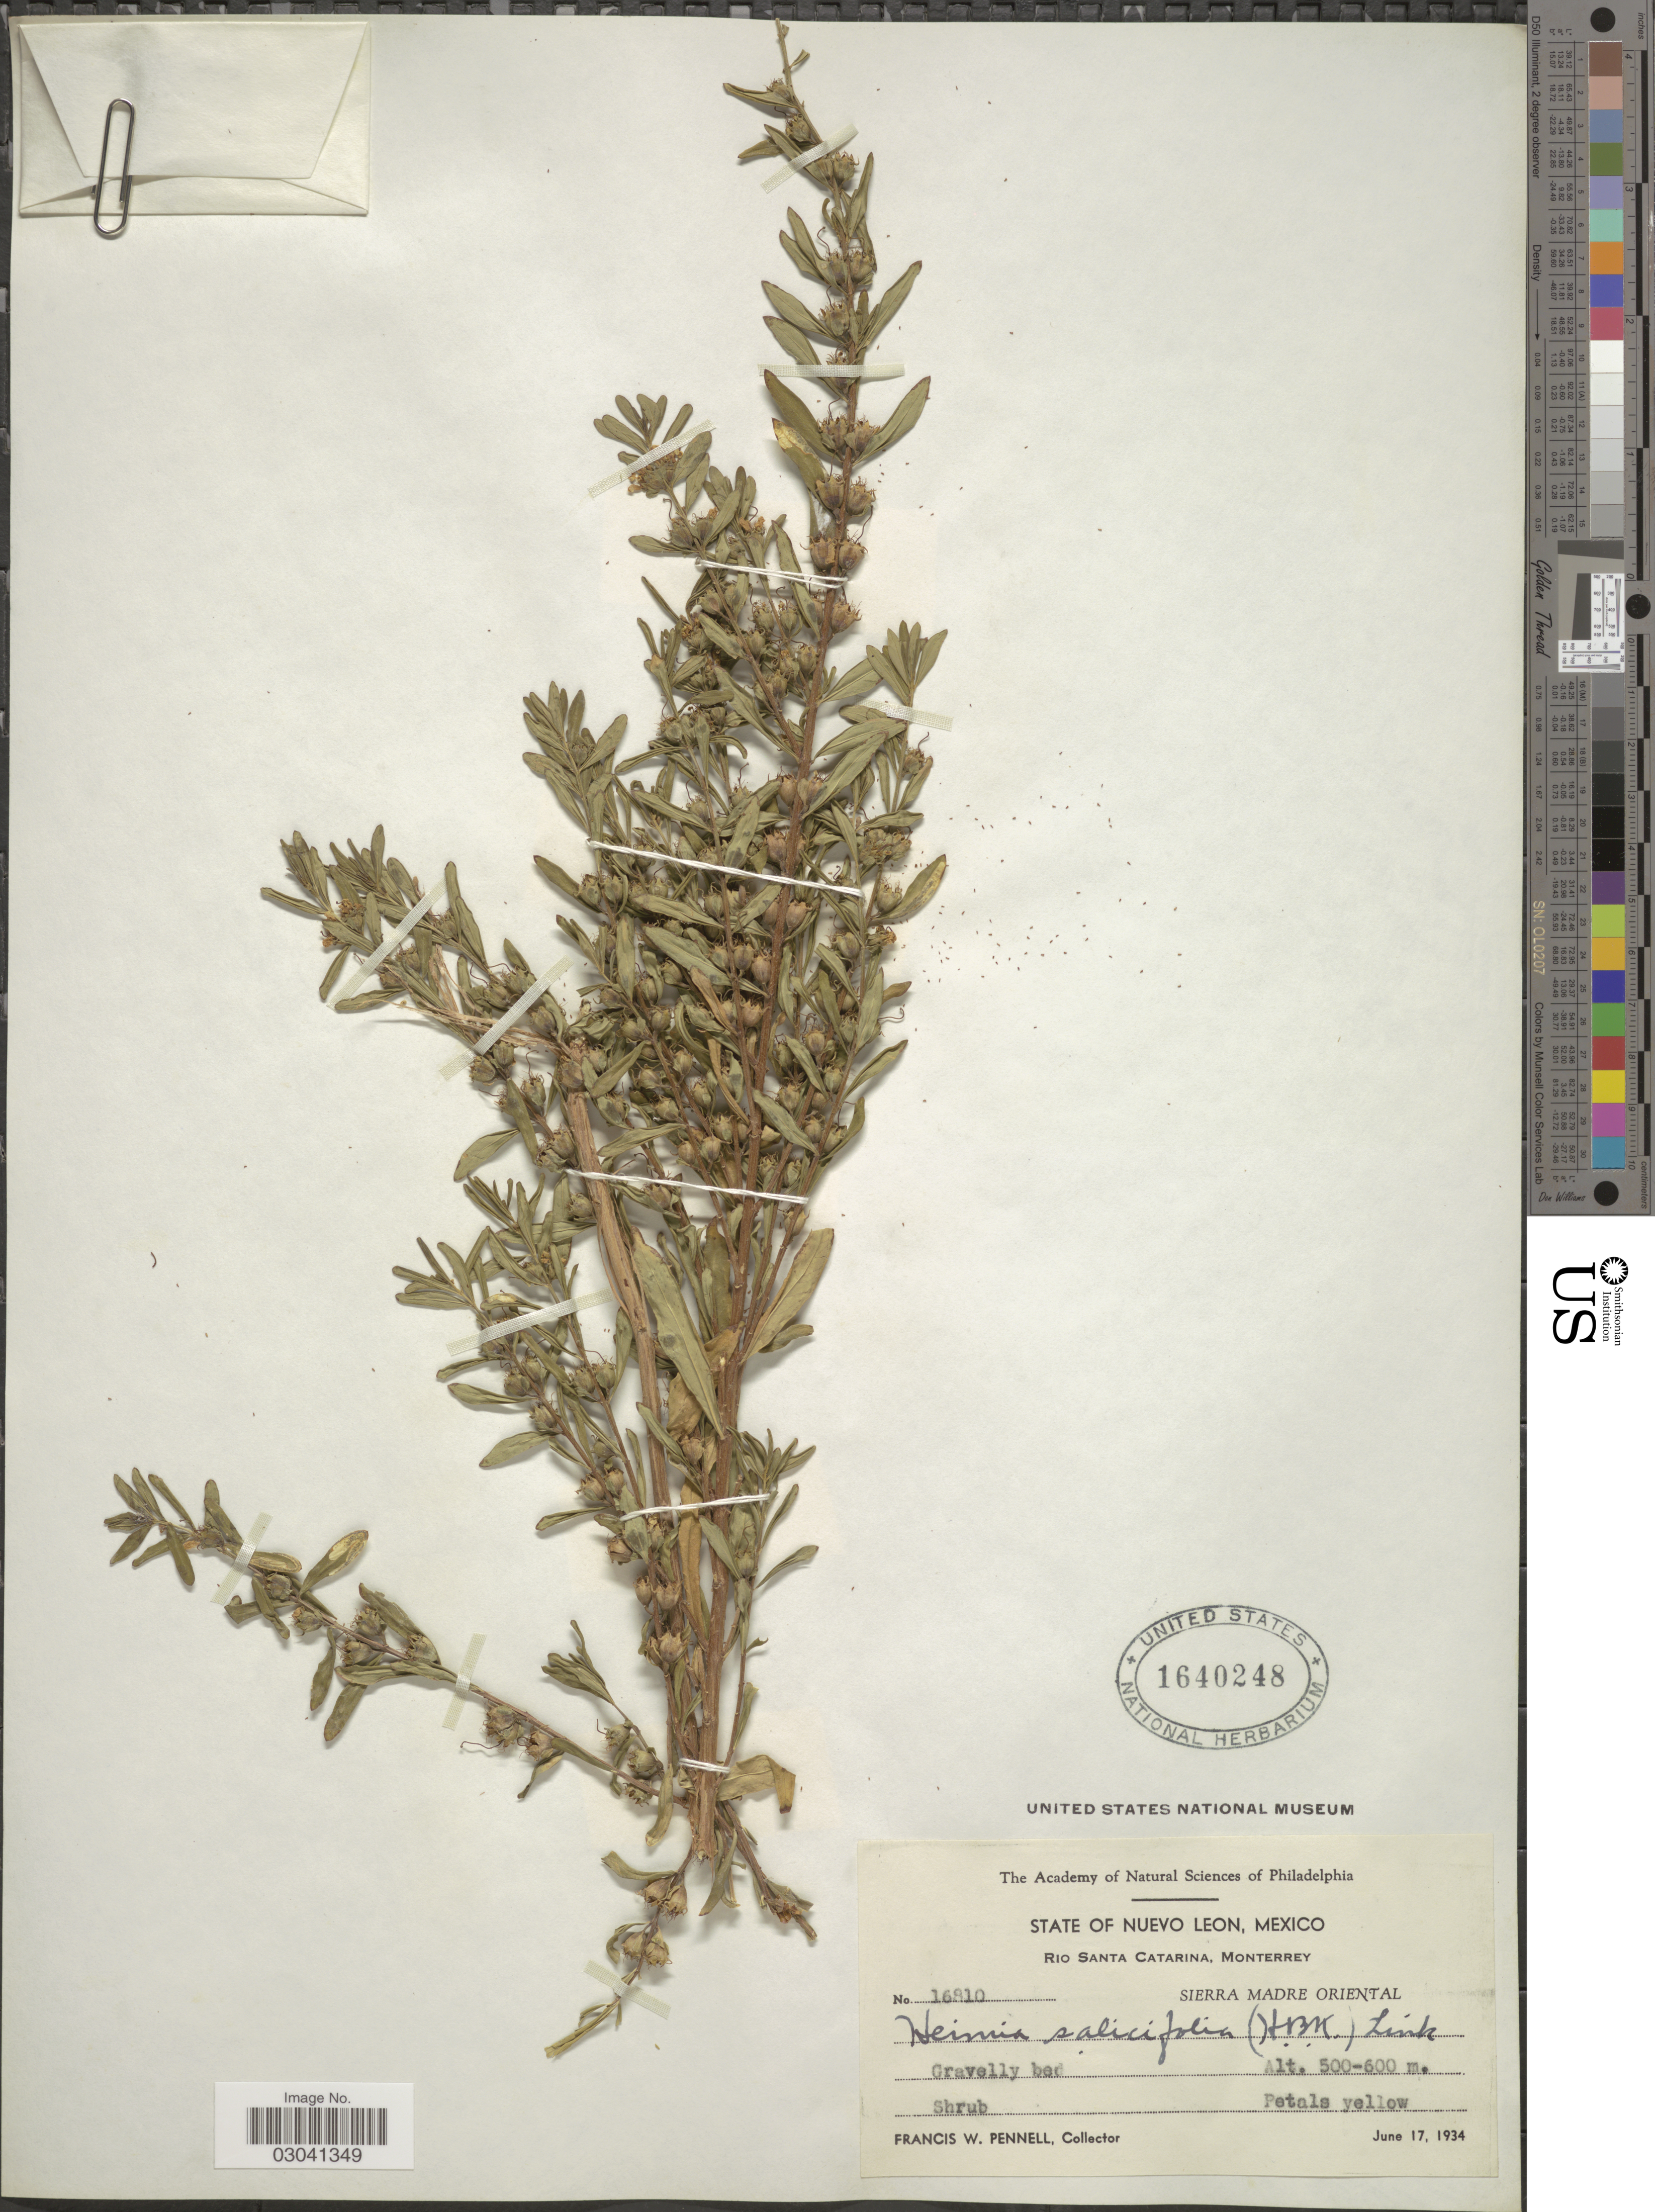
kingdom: Plantae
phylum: Tracheophyta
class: Magnoliopsida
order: Myrtales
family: Lythraceae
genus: Heimia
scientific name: Heimia salicifolia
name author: Link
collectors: F. W. Pennell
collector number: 16810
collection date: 1934-06-17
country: Mexico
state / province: Nuevo León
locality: Rio Santa Catarina, Monterrey, Sierra Madre Oriental.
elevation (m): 500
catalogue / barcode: US 1640248